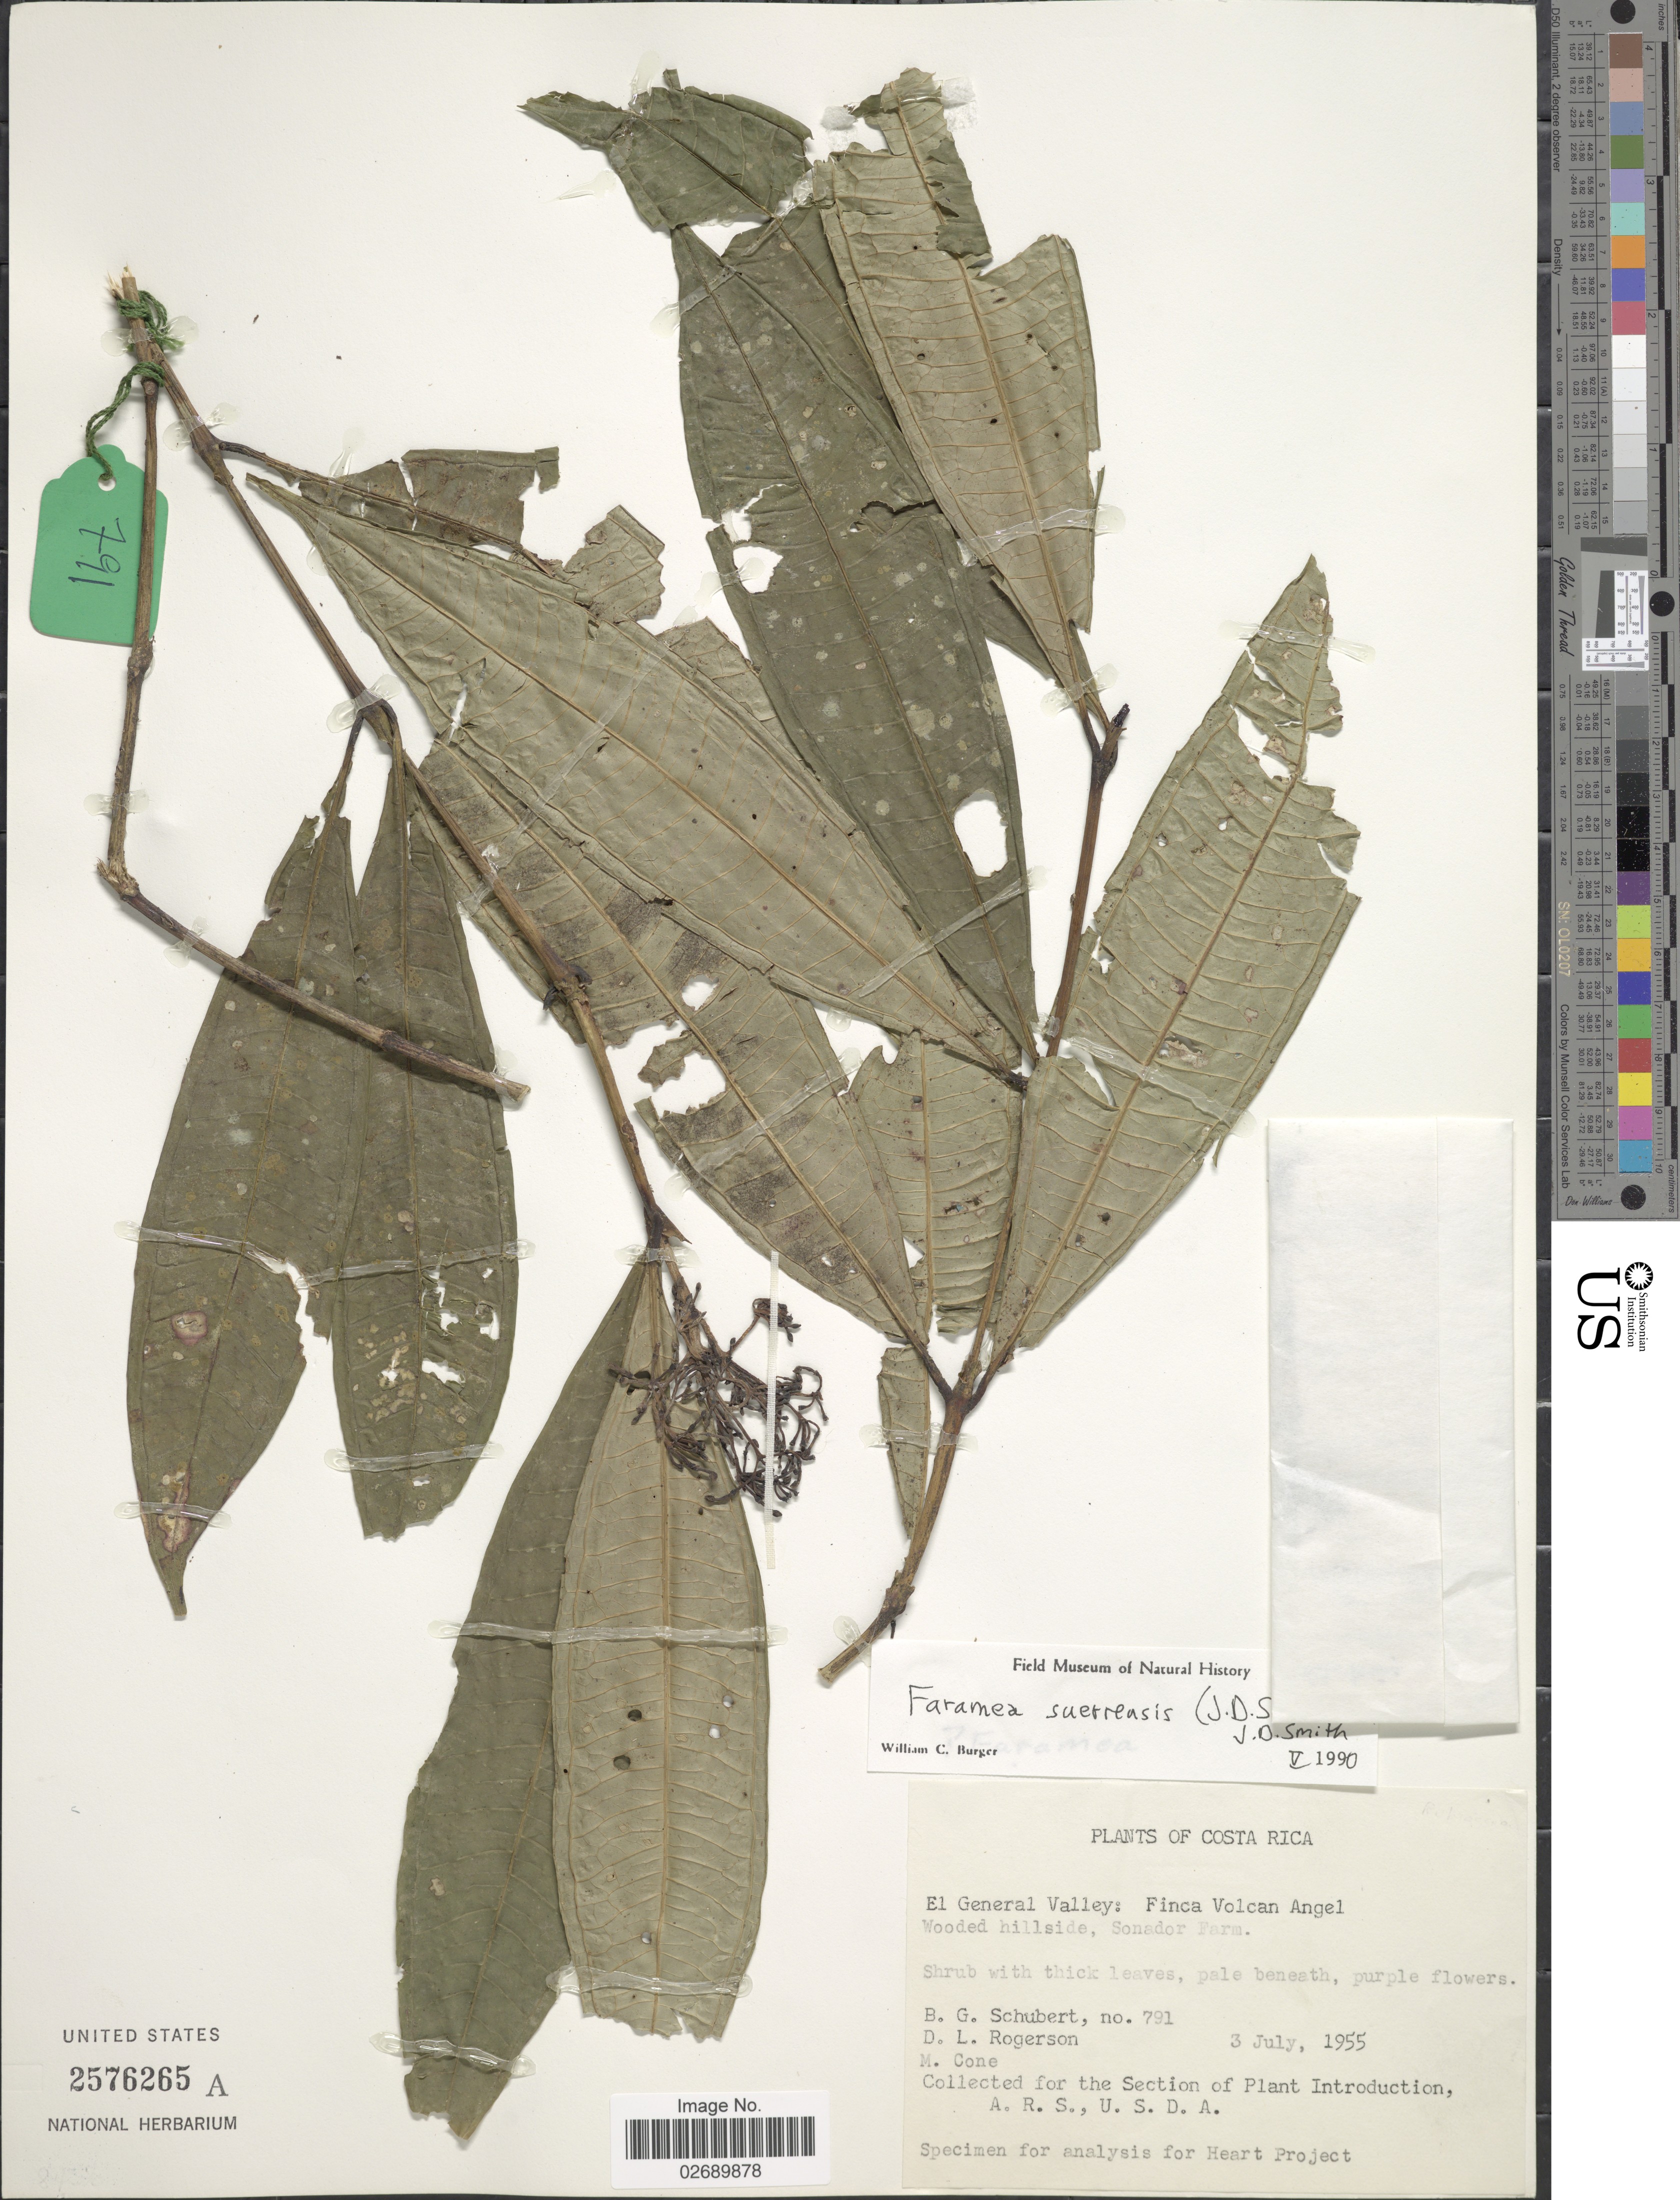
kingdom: Plantae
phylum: Tracheophyta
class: Magnoliopsida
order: Gentianales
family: Rubiaceae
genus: Faramea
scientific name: Faramea suerrensis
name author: (Donn. Sm.) Donn. Sm.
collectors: B. Schubert, D. Rogerson & M. Cone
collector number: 791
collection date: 1955-07-03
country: Costa Rica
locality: El General Valley: Finca Volcan Angel. Sonador Farm.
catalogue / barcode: US 2576265A